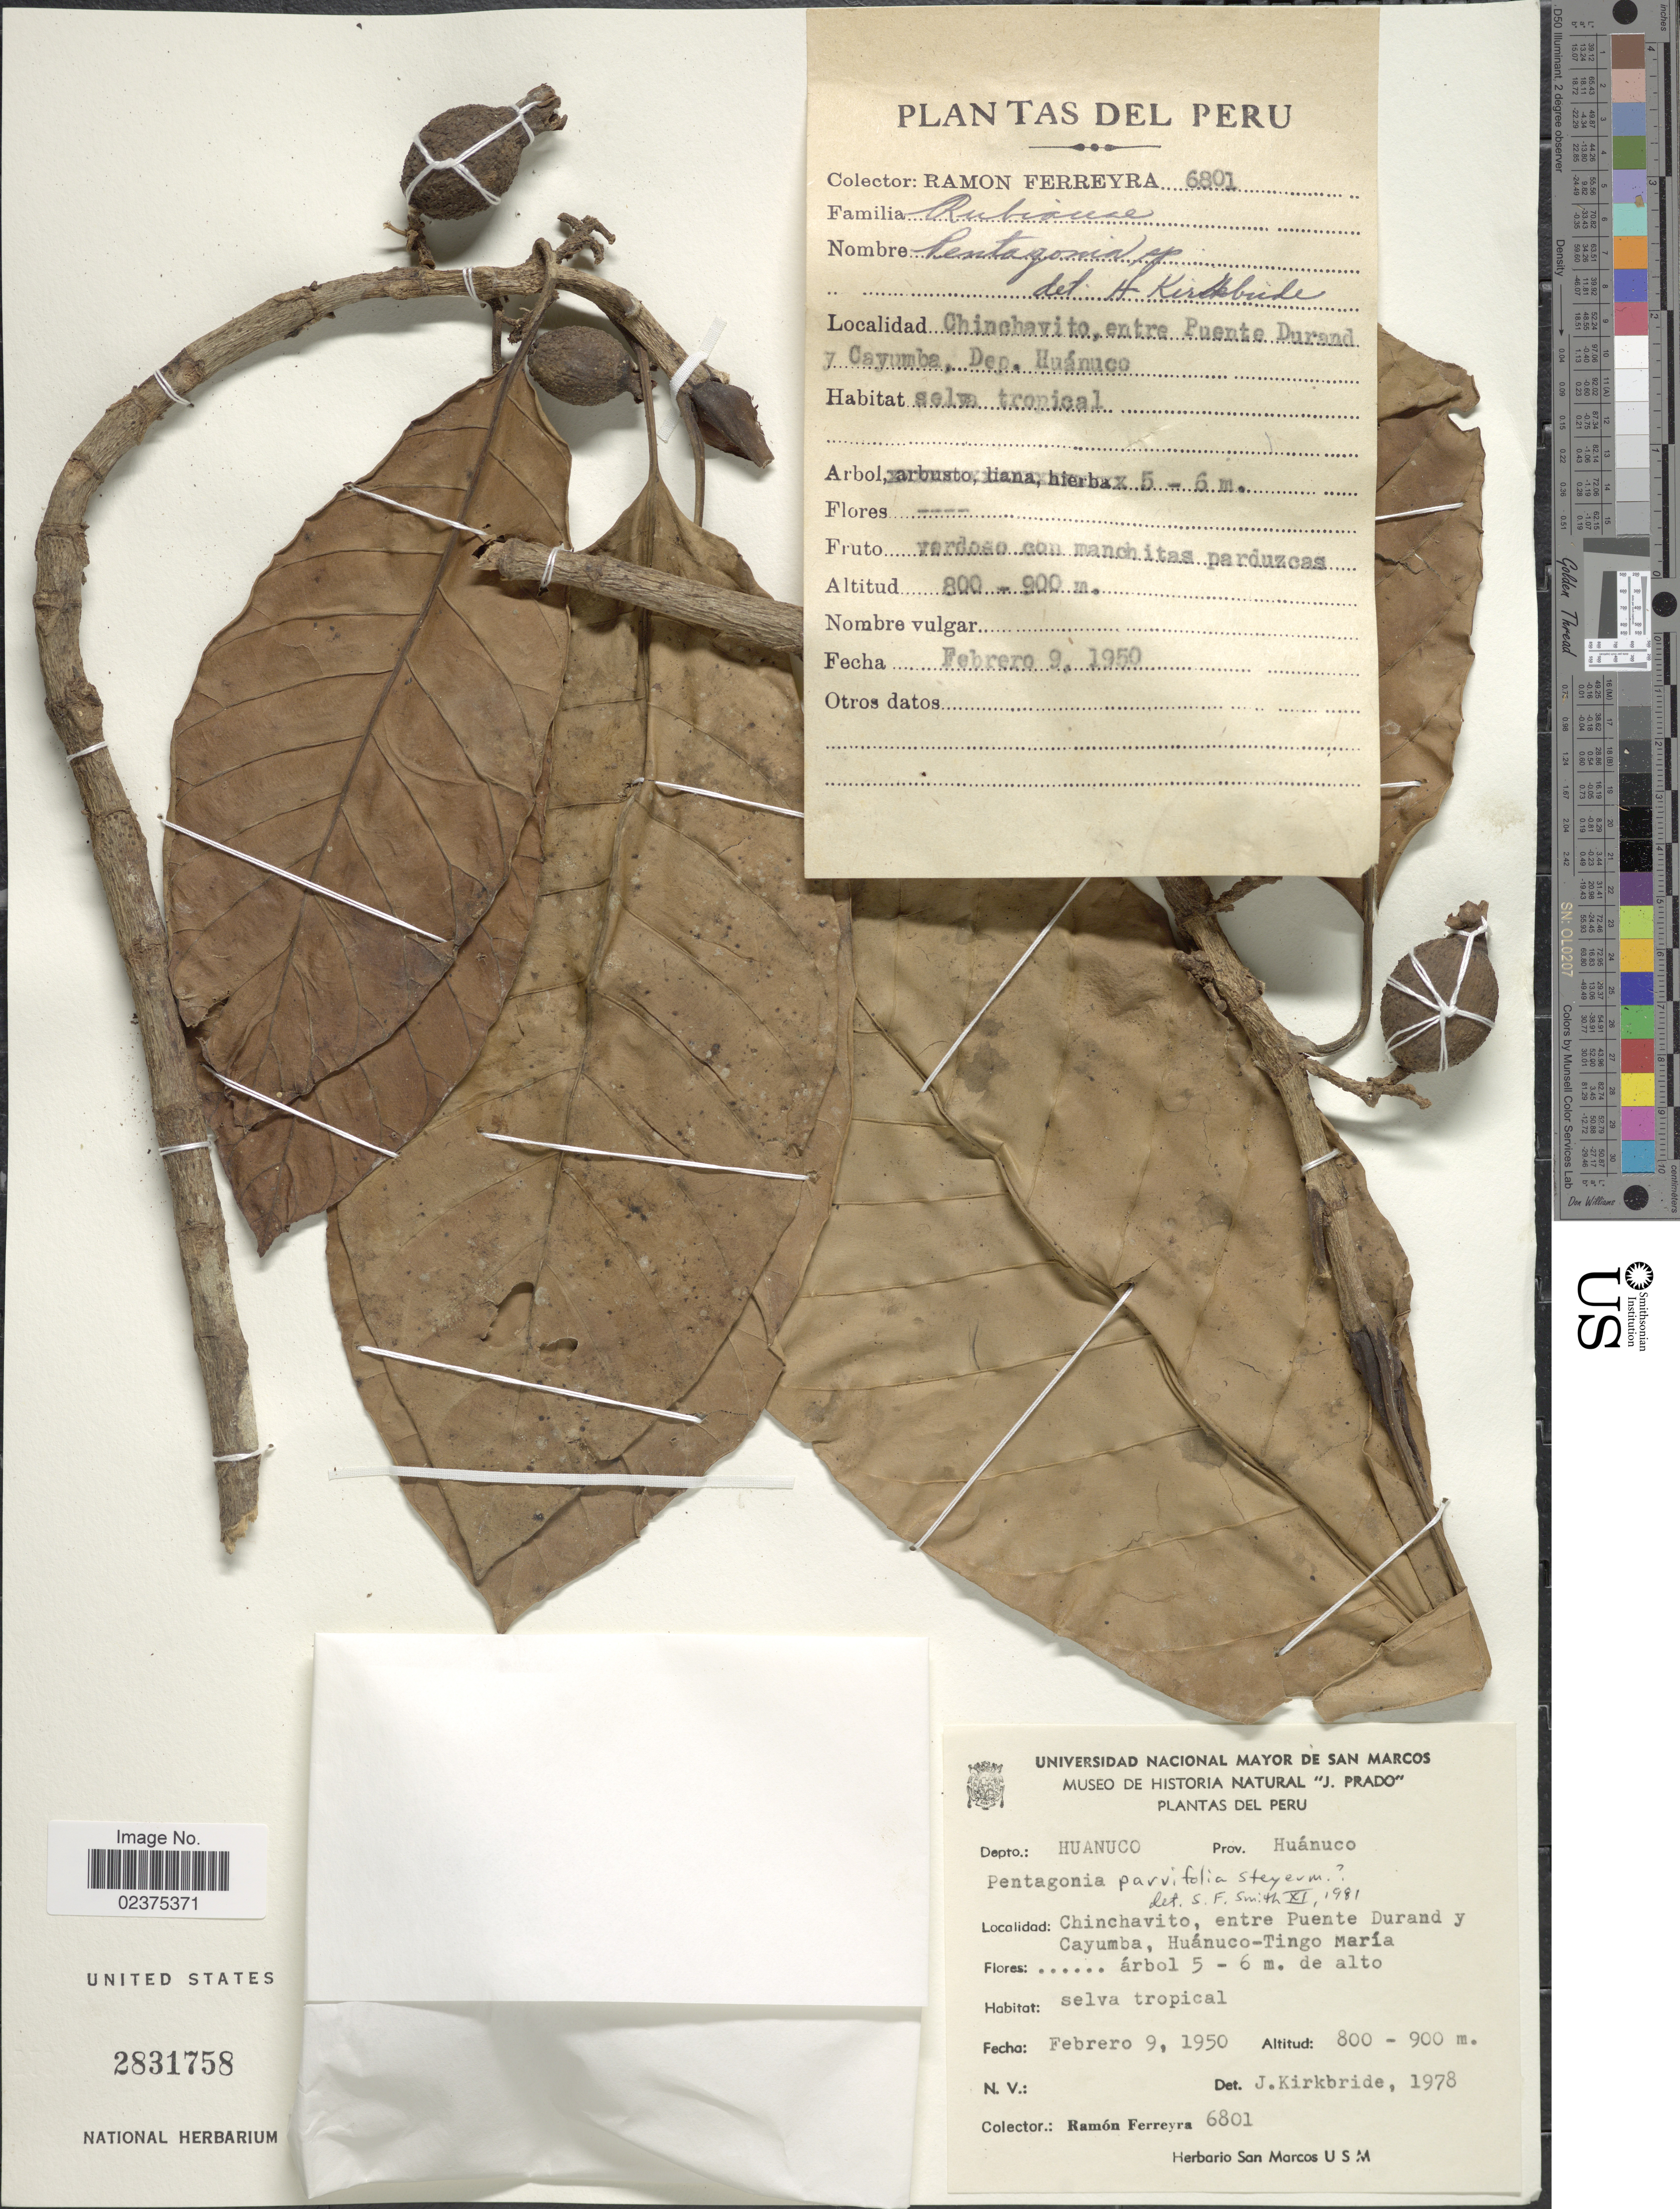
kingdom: Plantae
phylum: Tracheophyta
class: Magnoliopsida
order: Gentianales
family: Rubiaceae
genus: Pentagonia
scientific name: Pentagonia parvifolia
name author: Steyerm.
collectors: R. A. Ferreyra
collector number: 6801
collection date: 1950-02-09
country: Peru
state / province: Huánuco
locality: Depto. Huanuco, Prov. Huanuco, Chinchavito, entre Puente Durand y Cayumba, Huanuco-Tingo Maria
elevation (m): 800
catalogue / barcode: US 2831758